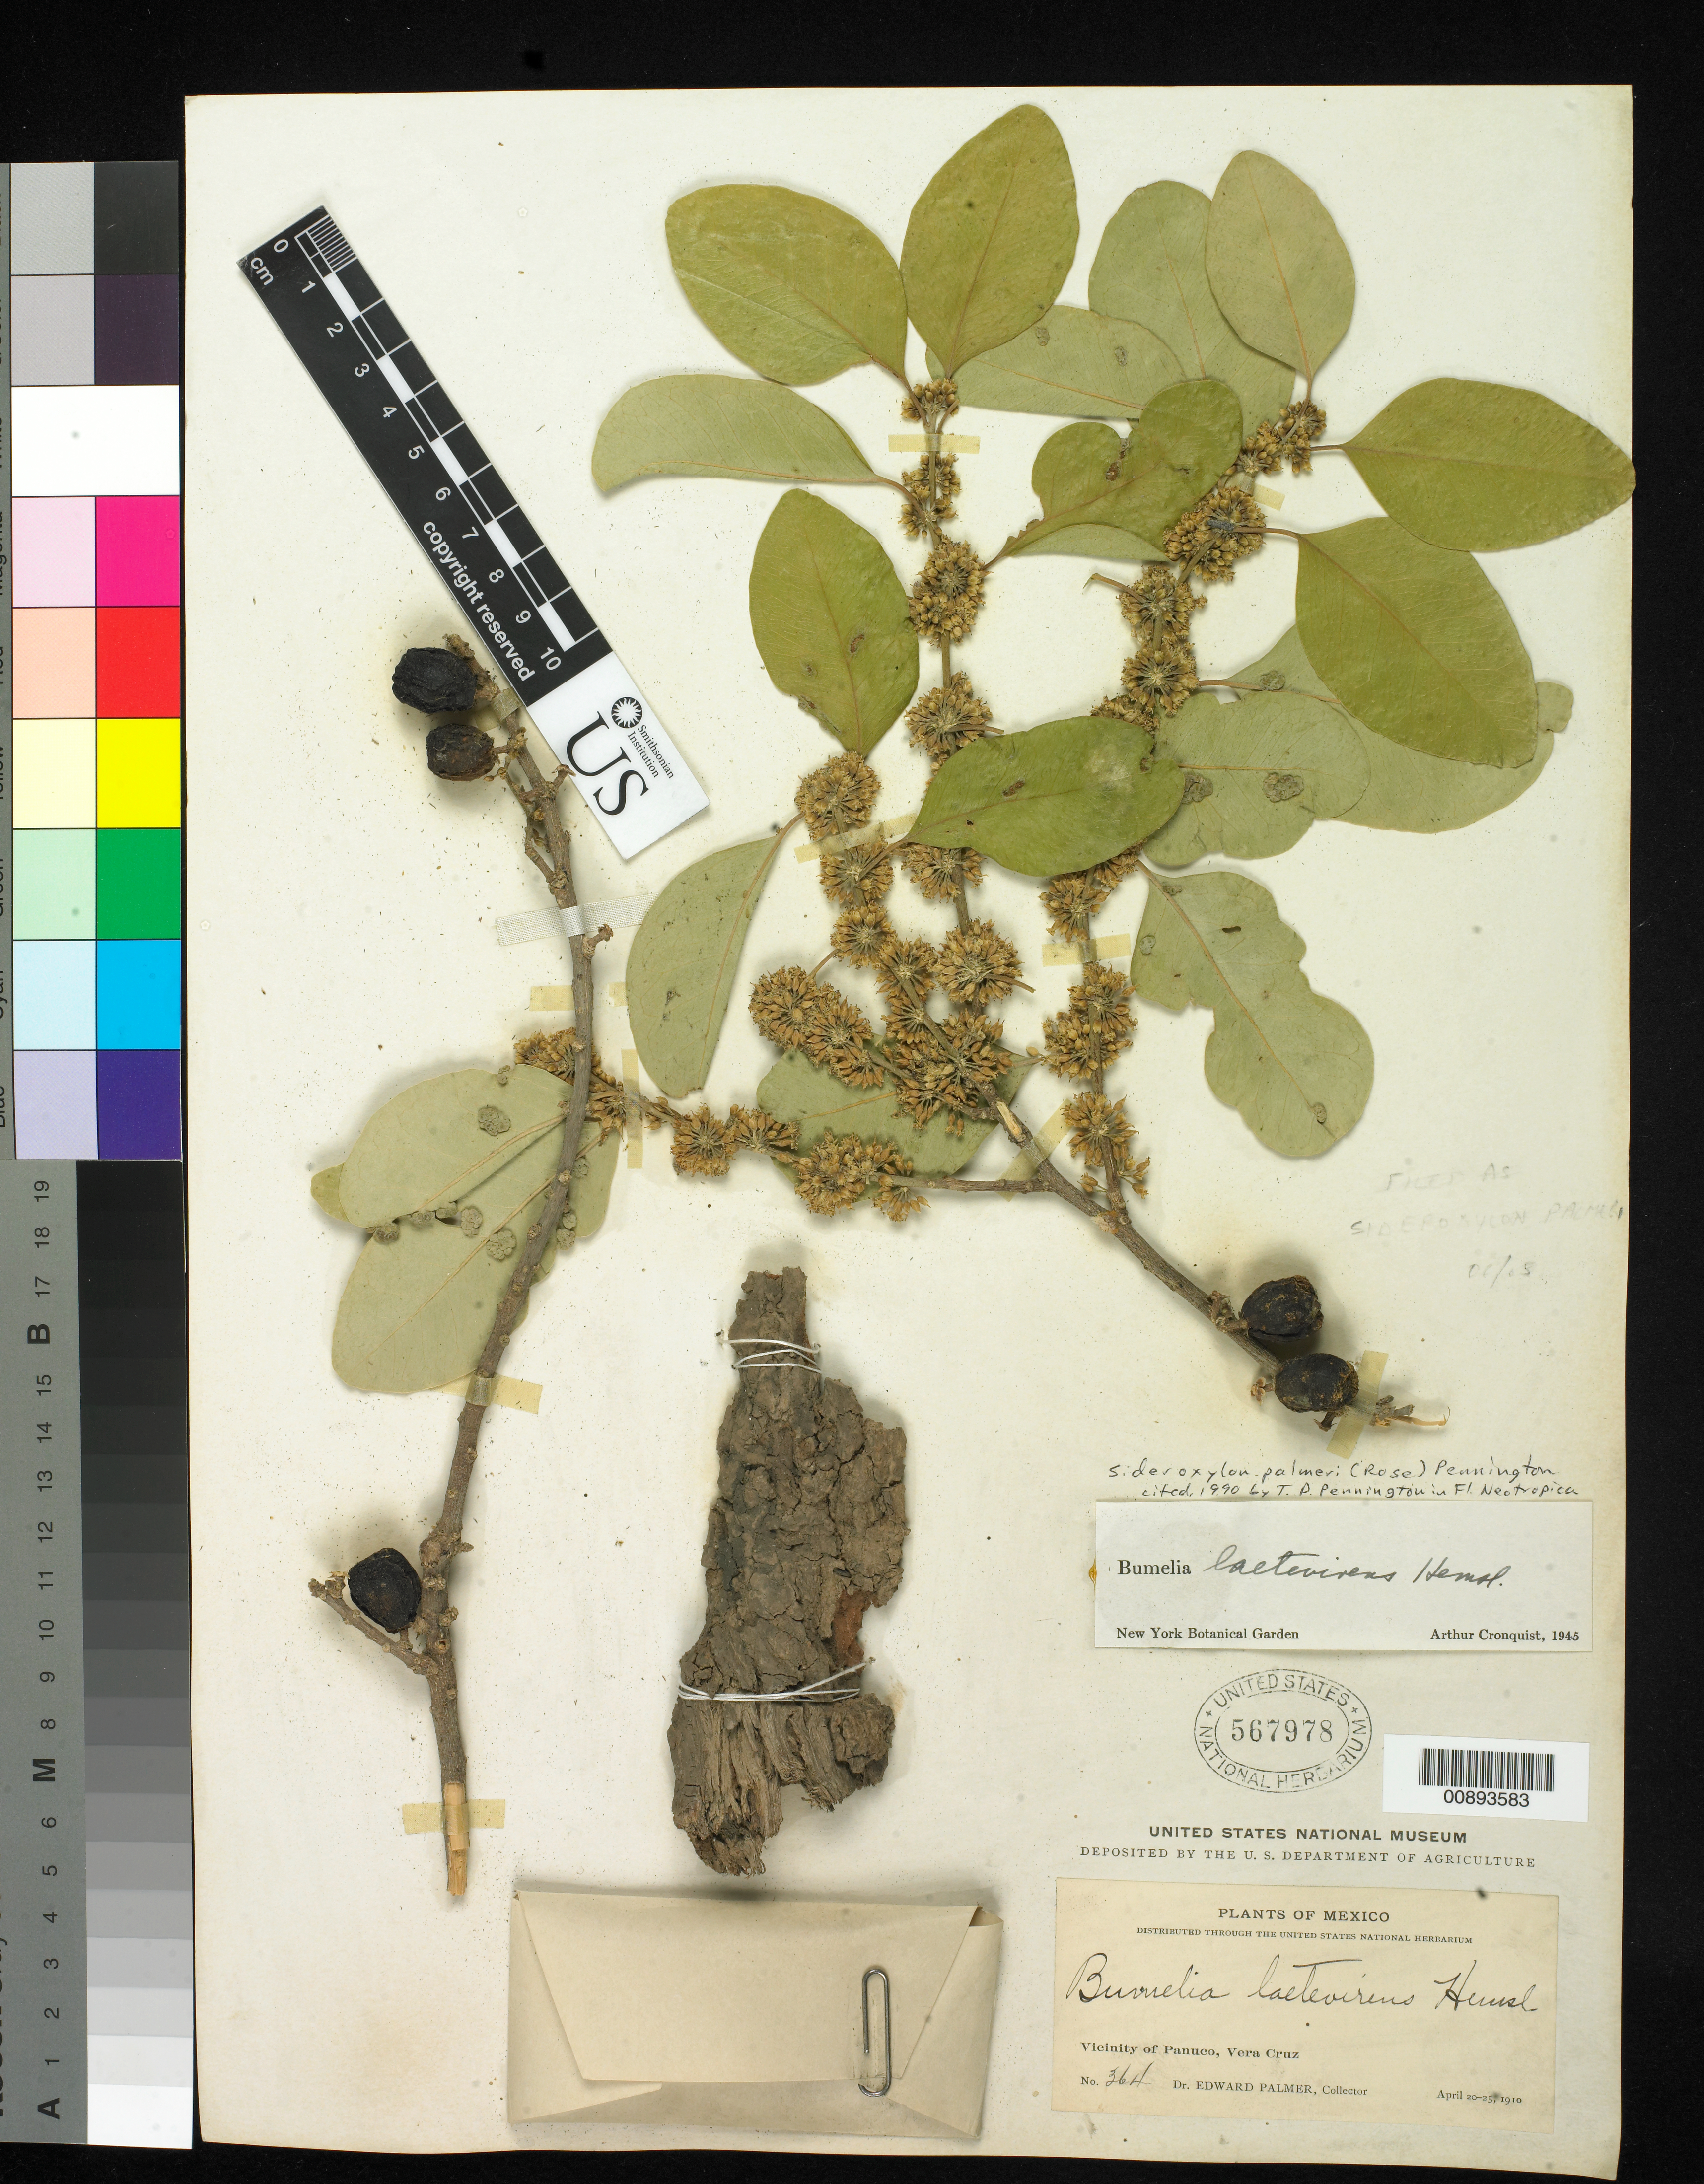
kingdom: Plantae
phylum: Tracheophyta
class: Magnoliopsida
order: Ericales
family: Sapotaceae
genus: Sideroxylon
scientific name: Sideroxylon palmeri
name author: (Rose) T.D. Penn.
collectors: E. Palmer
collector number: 364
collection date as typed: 20 Apr 1910 to 25 Apr 1910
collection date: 1910-04-20/1910-04-25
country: Mexico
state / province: Veracruz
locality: Vicinity of Panuco, Veracruz.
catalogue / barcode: US 567978